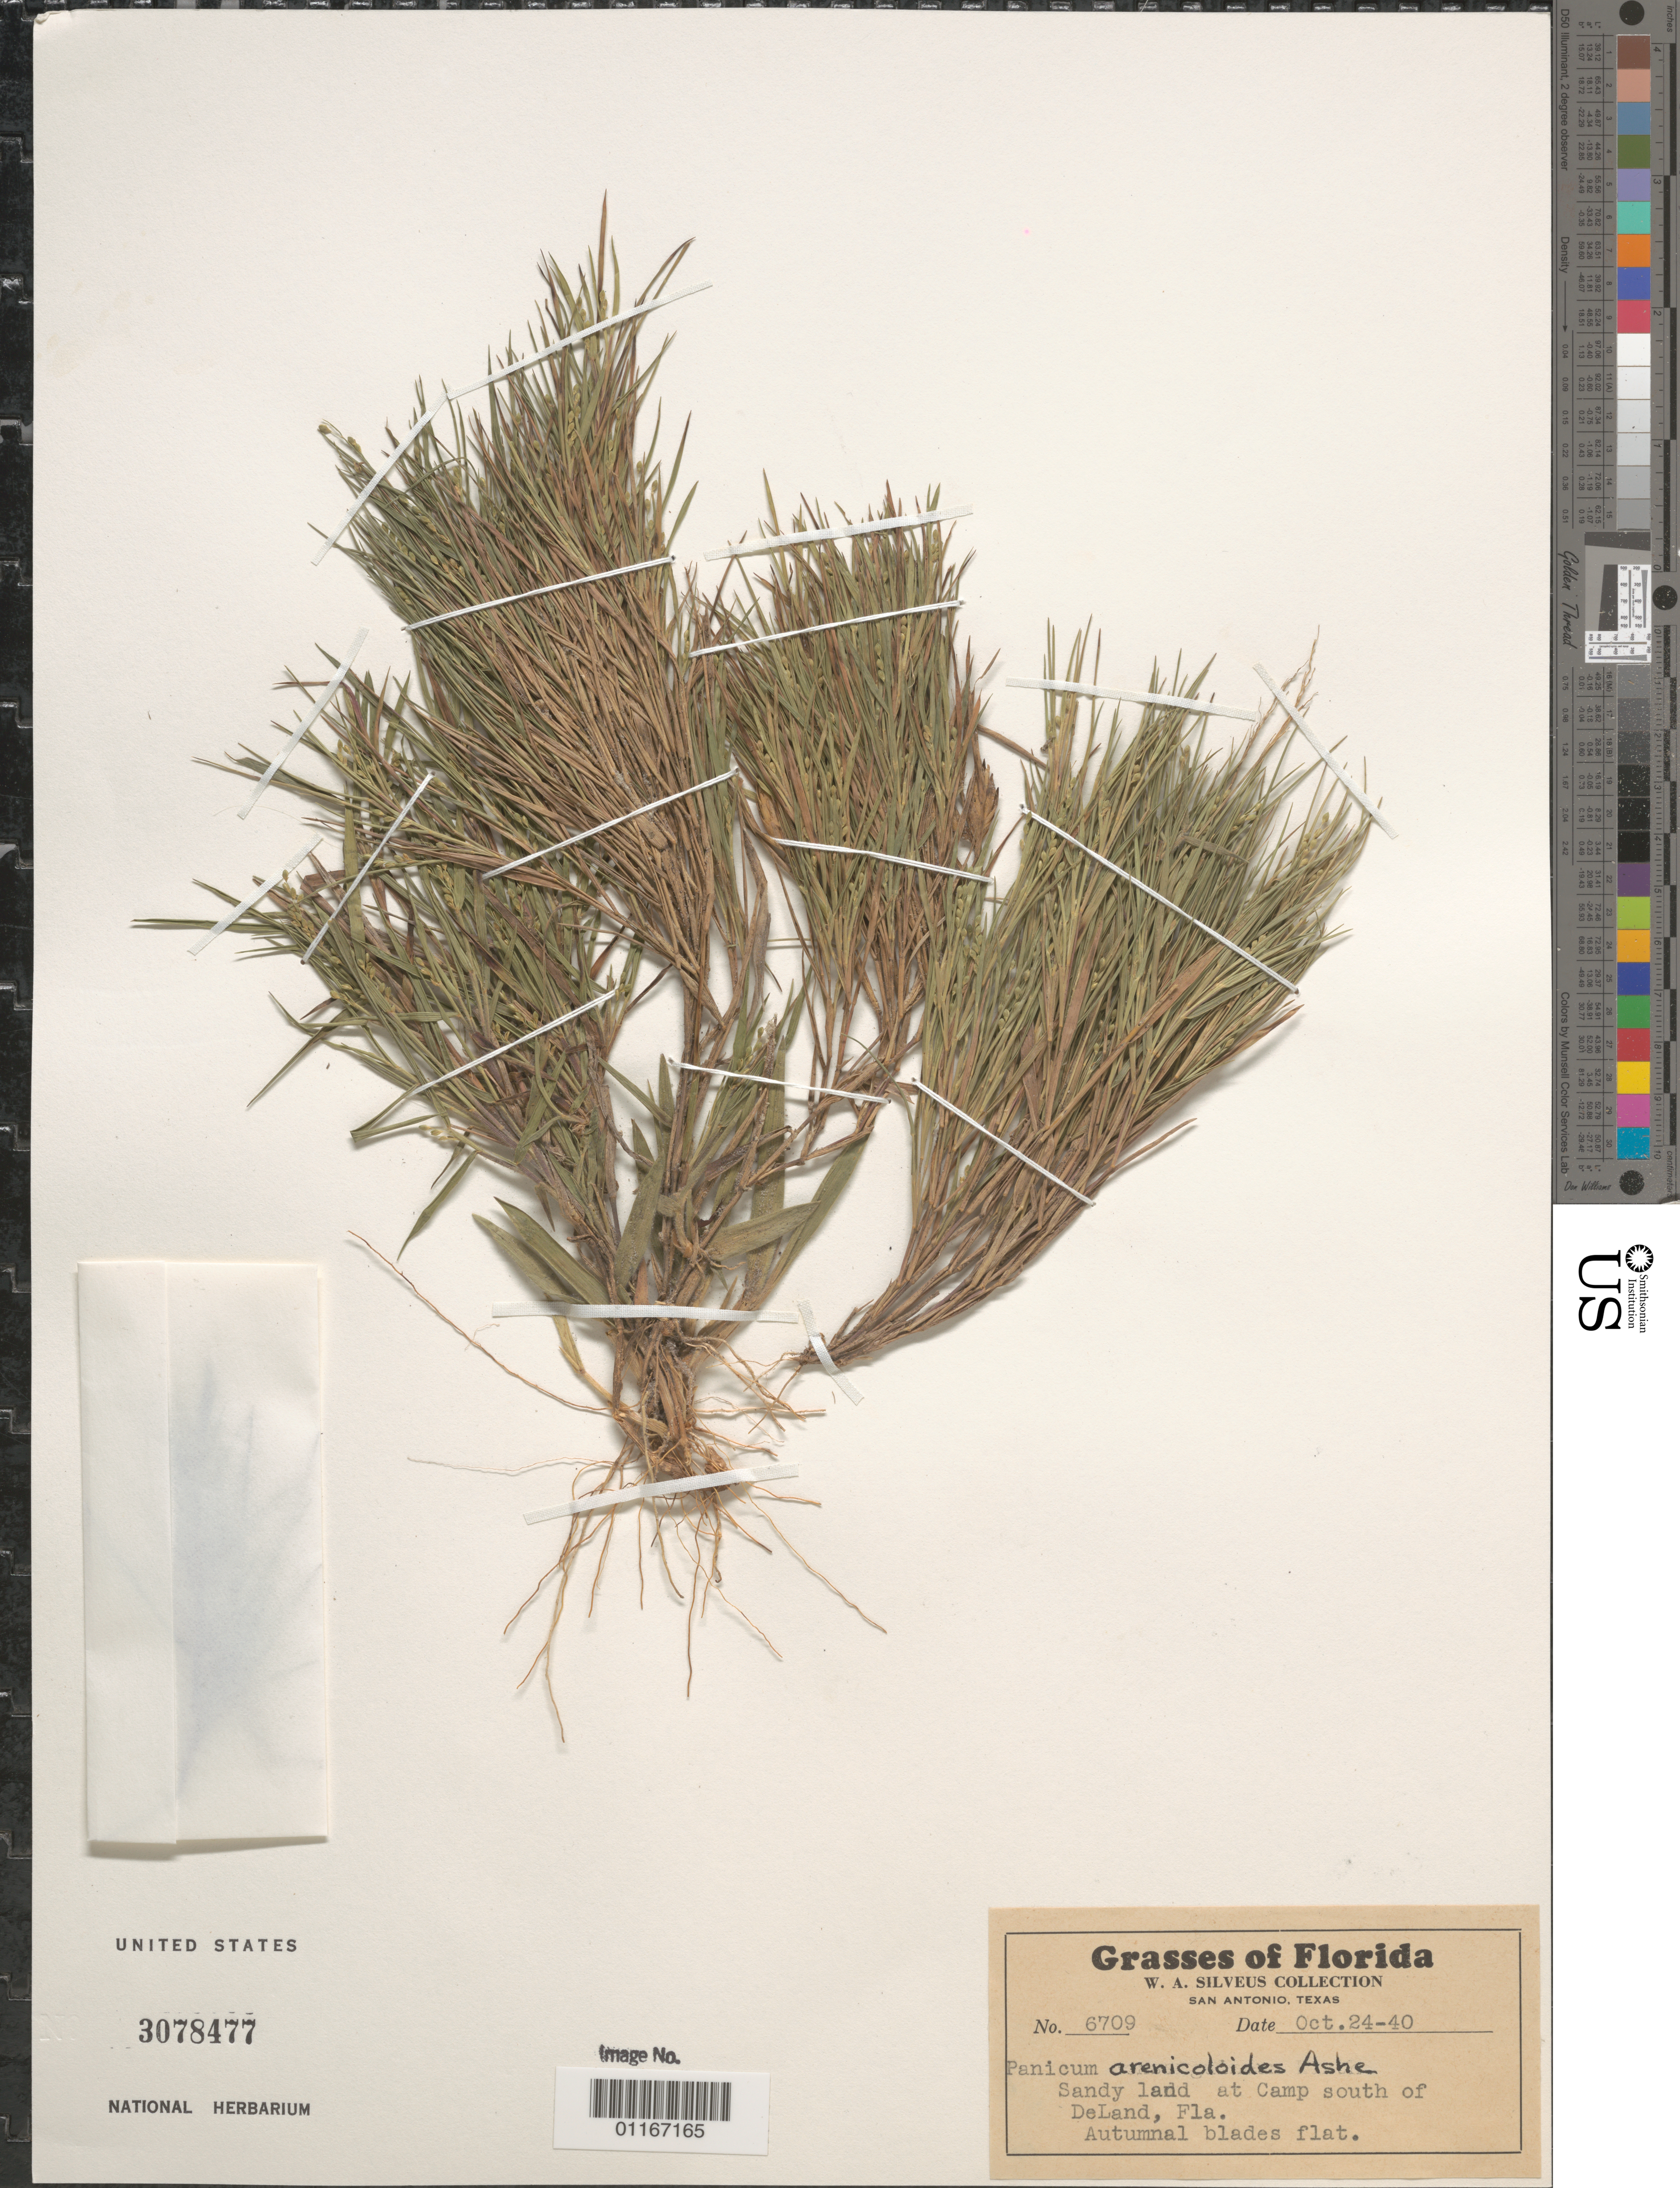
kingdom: Plantae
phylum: Tracheophyta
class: Liliopsida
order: Poales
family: Poaceae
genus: Panicum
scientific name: Panicum arenicoloides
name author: Ashe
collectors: W. Silveus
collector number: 6709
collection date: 1940-10-24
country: United States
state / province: Florida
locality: Sandy land at camp south of DeLand, Florida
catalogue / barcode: US 3078477